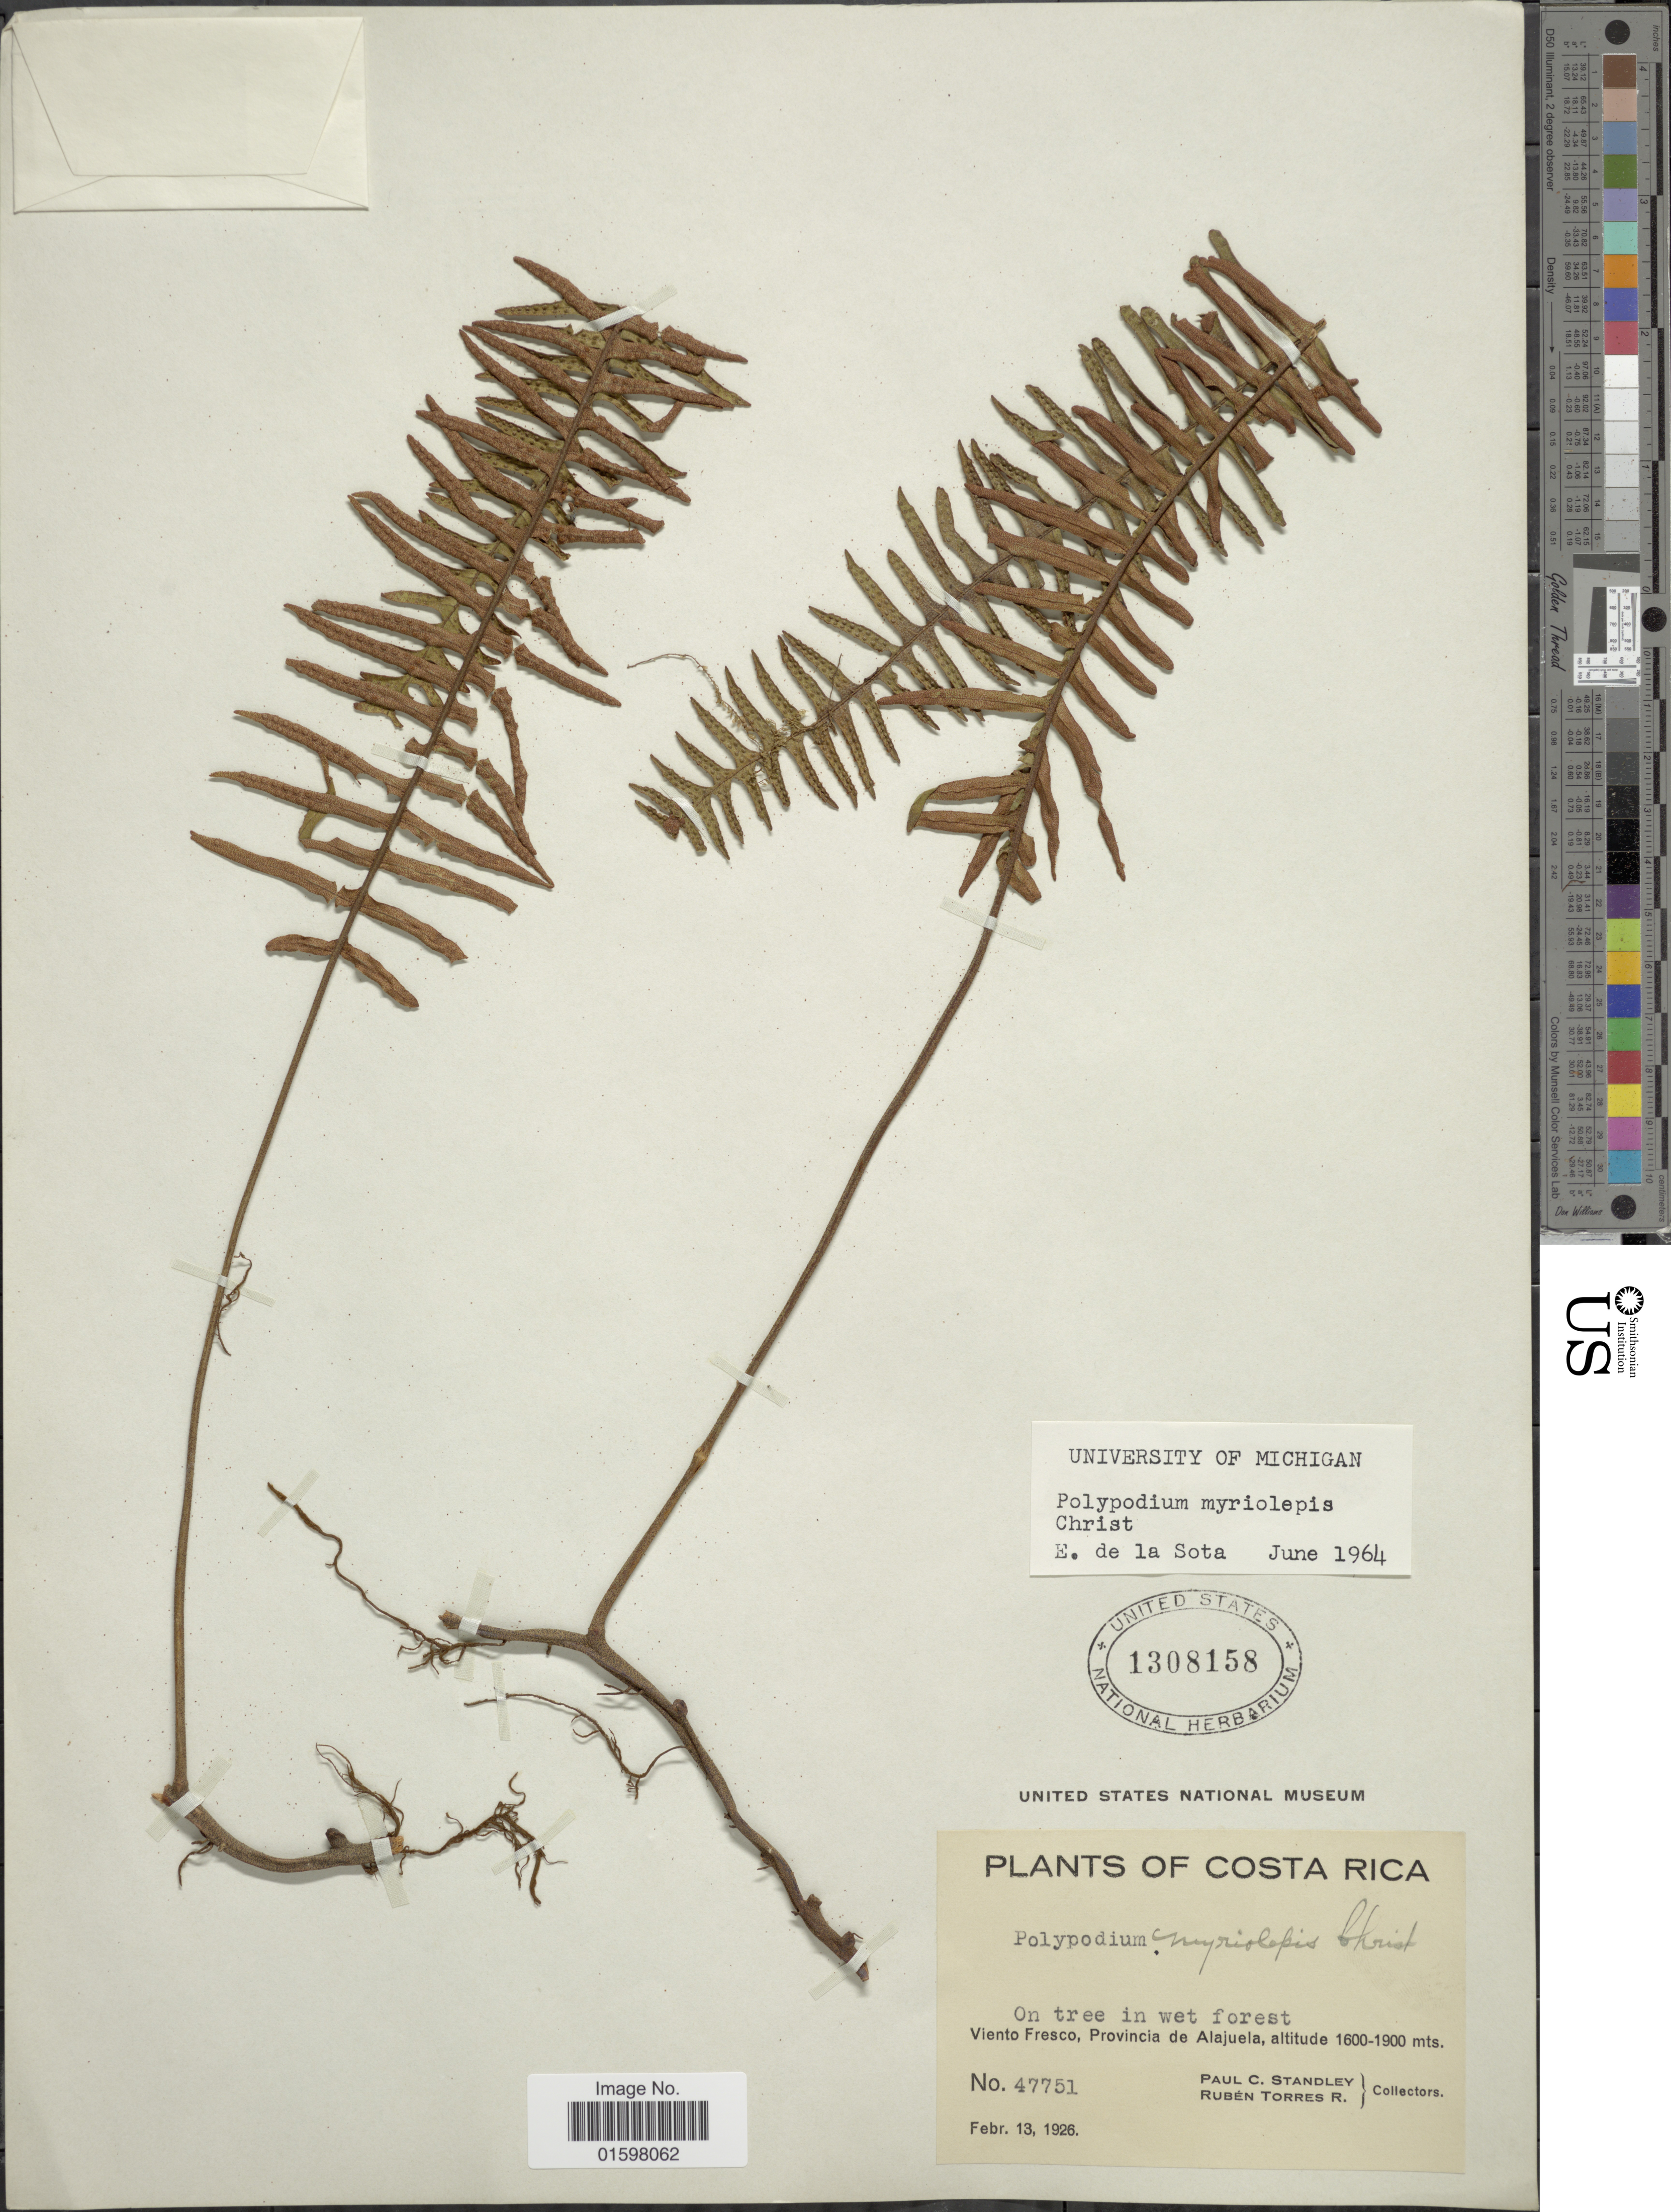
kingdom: Plantae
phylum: Tracheophyta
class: Polypodiopsida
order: Polypodiales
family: Polypodiaceae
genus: Pleopeltis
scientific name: Pleopeltis myriolepis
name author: (Christ) A.R. Sm. & Tejero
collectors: P. C. Standley & R. Torres Rojas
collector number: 47751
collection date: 1926-02-13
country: Costa Rica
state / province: Alajuela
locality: Viento Fresco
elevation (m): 1600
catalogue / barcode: US 1308158